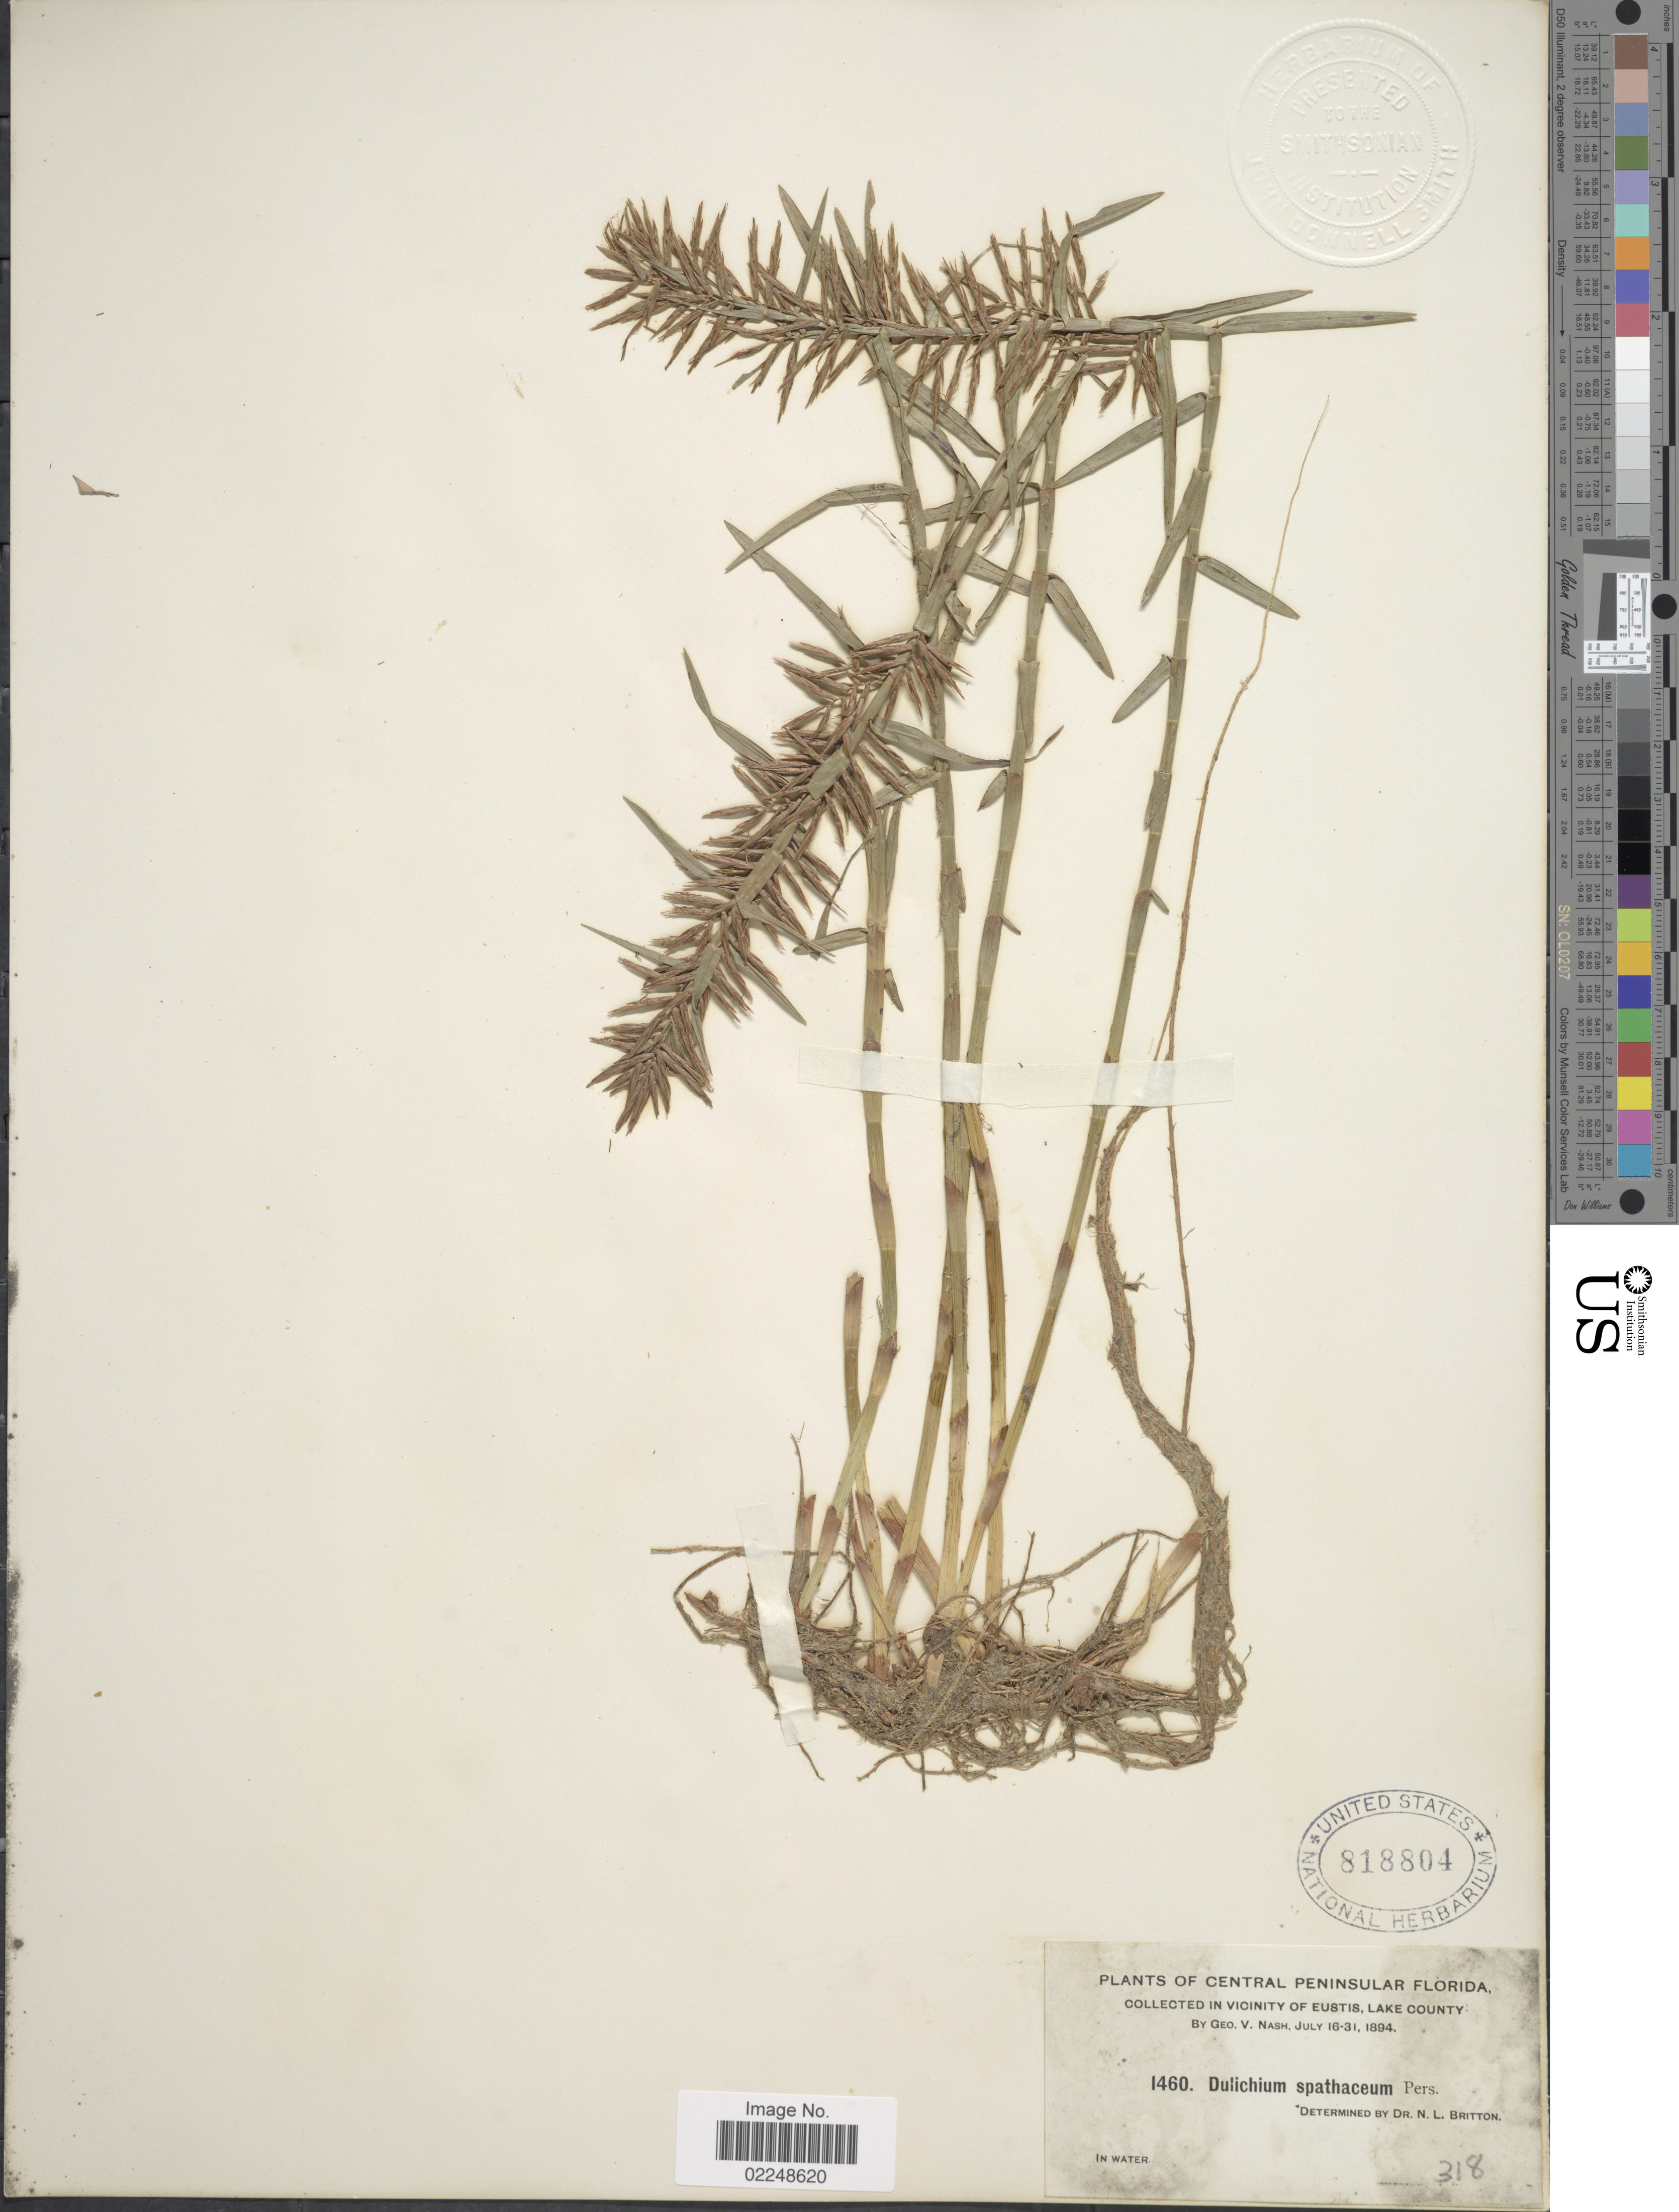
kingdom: Plantae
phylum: Tracheophyta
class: Liliopsida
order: Poales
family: Cyperaceae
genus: Dulichium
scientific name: Dulichium arundinaceum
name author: (L.) Britton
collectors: G. V. Nash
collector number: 1460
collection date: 1894-07-16/1894-07-31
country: United States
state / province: Florida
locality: Central Peninsular Florida, Vicinity of Eustis, Lake County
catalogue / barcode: US 818804